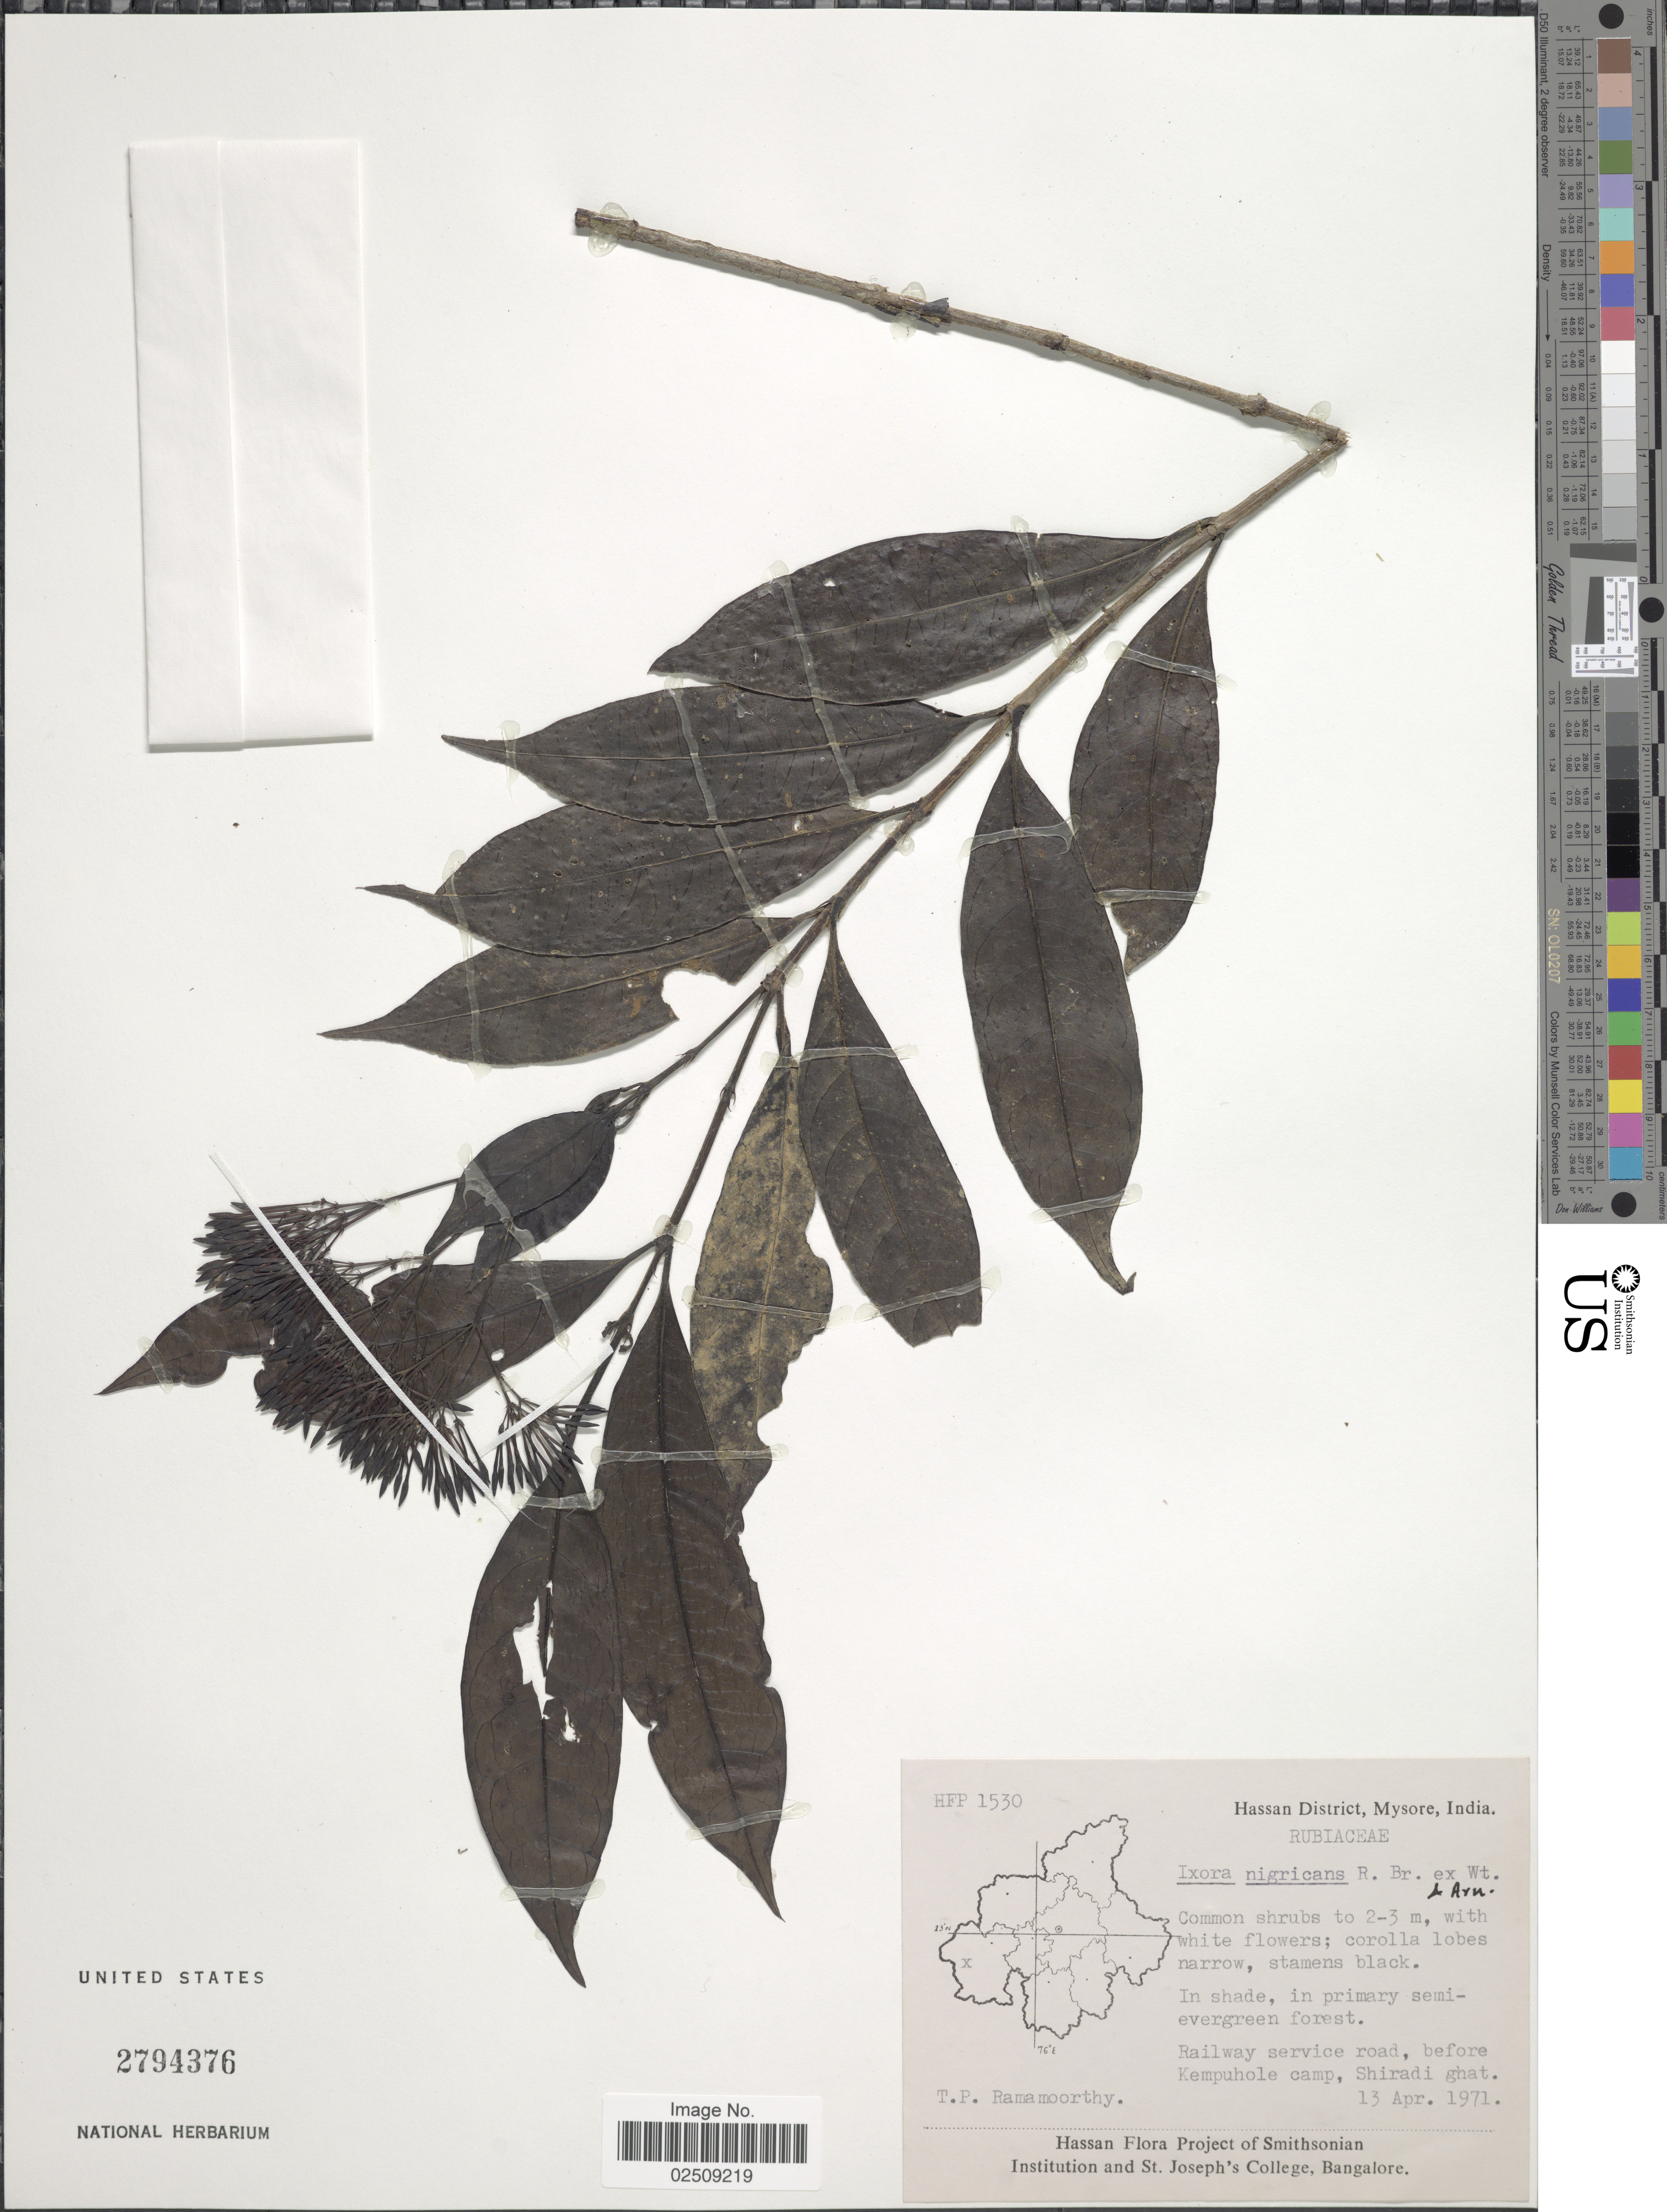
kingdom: Plantae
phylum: Tracheophyta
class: Magnoliopsida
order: Gentianales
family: Rubiaceae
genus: Ixora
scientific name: Ixora nigricans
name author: R. Br. ex Wight & Arn.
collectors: T. P. Ramamoorthy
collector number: HFP1530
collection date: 1971-04-13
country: India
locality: Hassan District, Mysore. Railway service road, before Kempuhole camp, Shiradi ghat.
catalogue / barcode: US 2794376